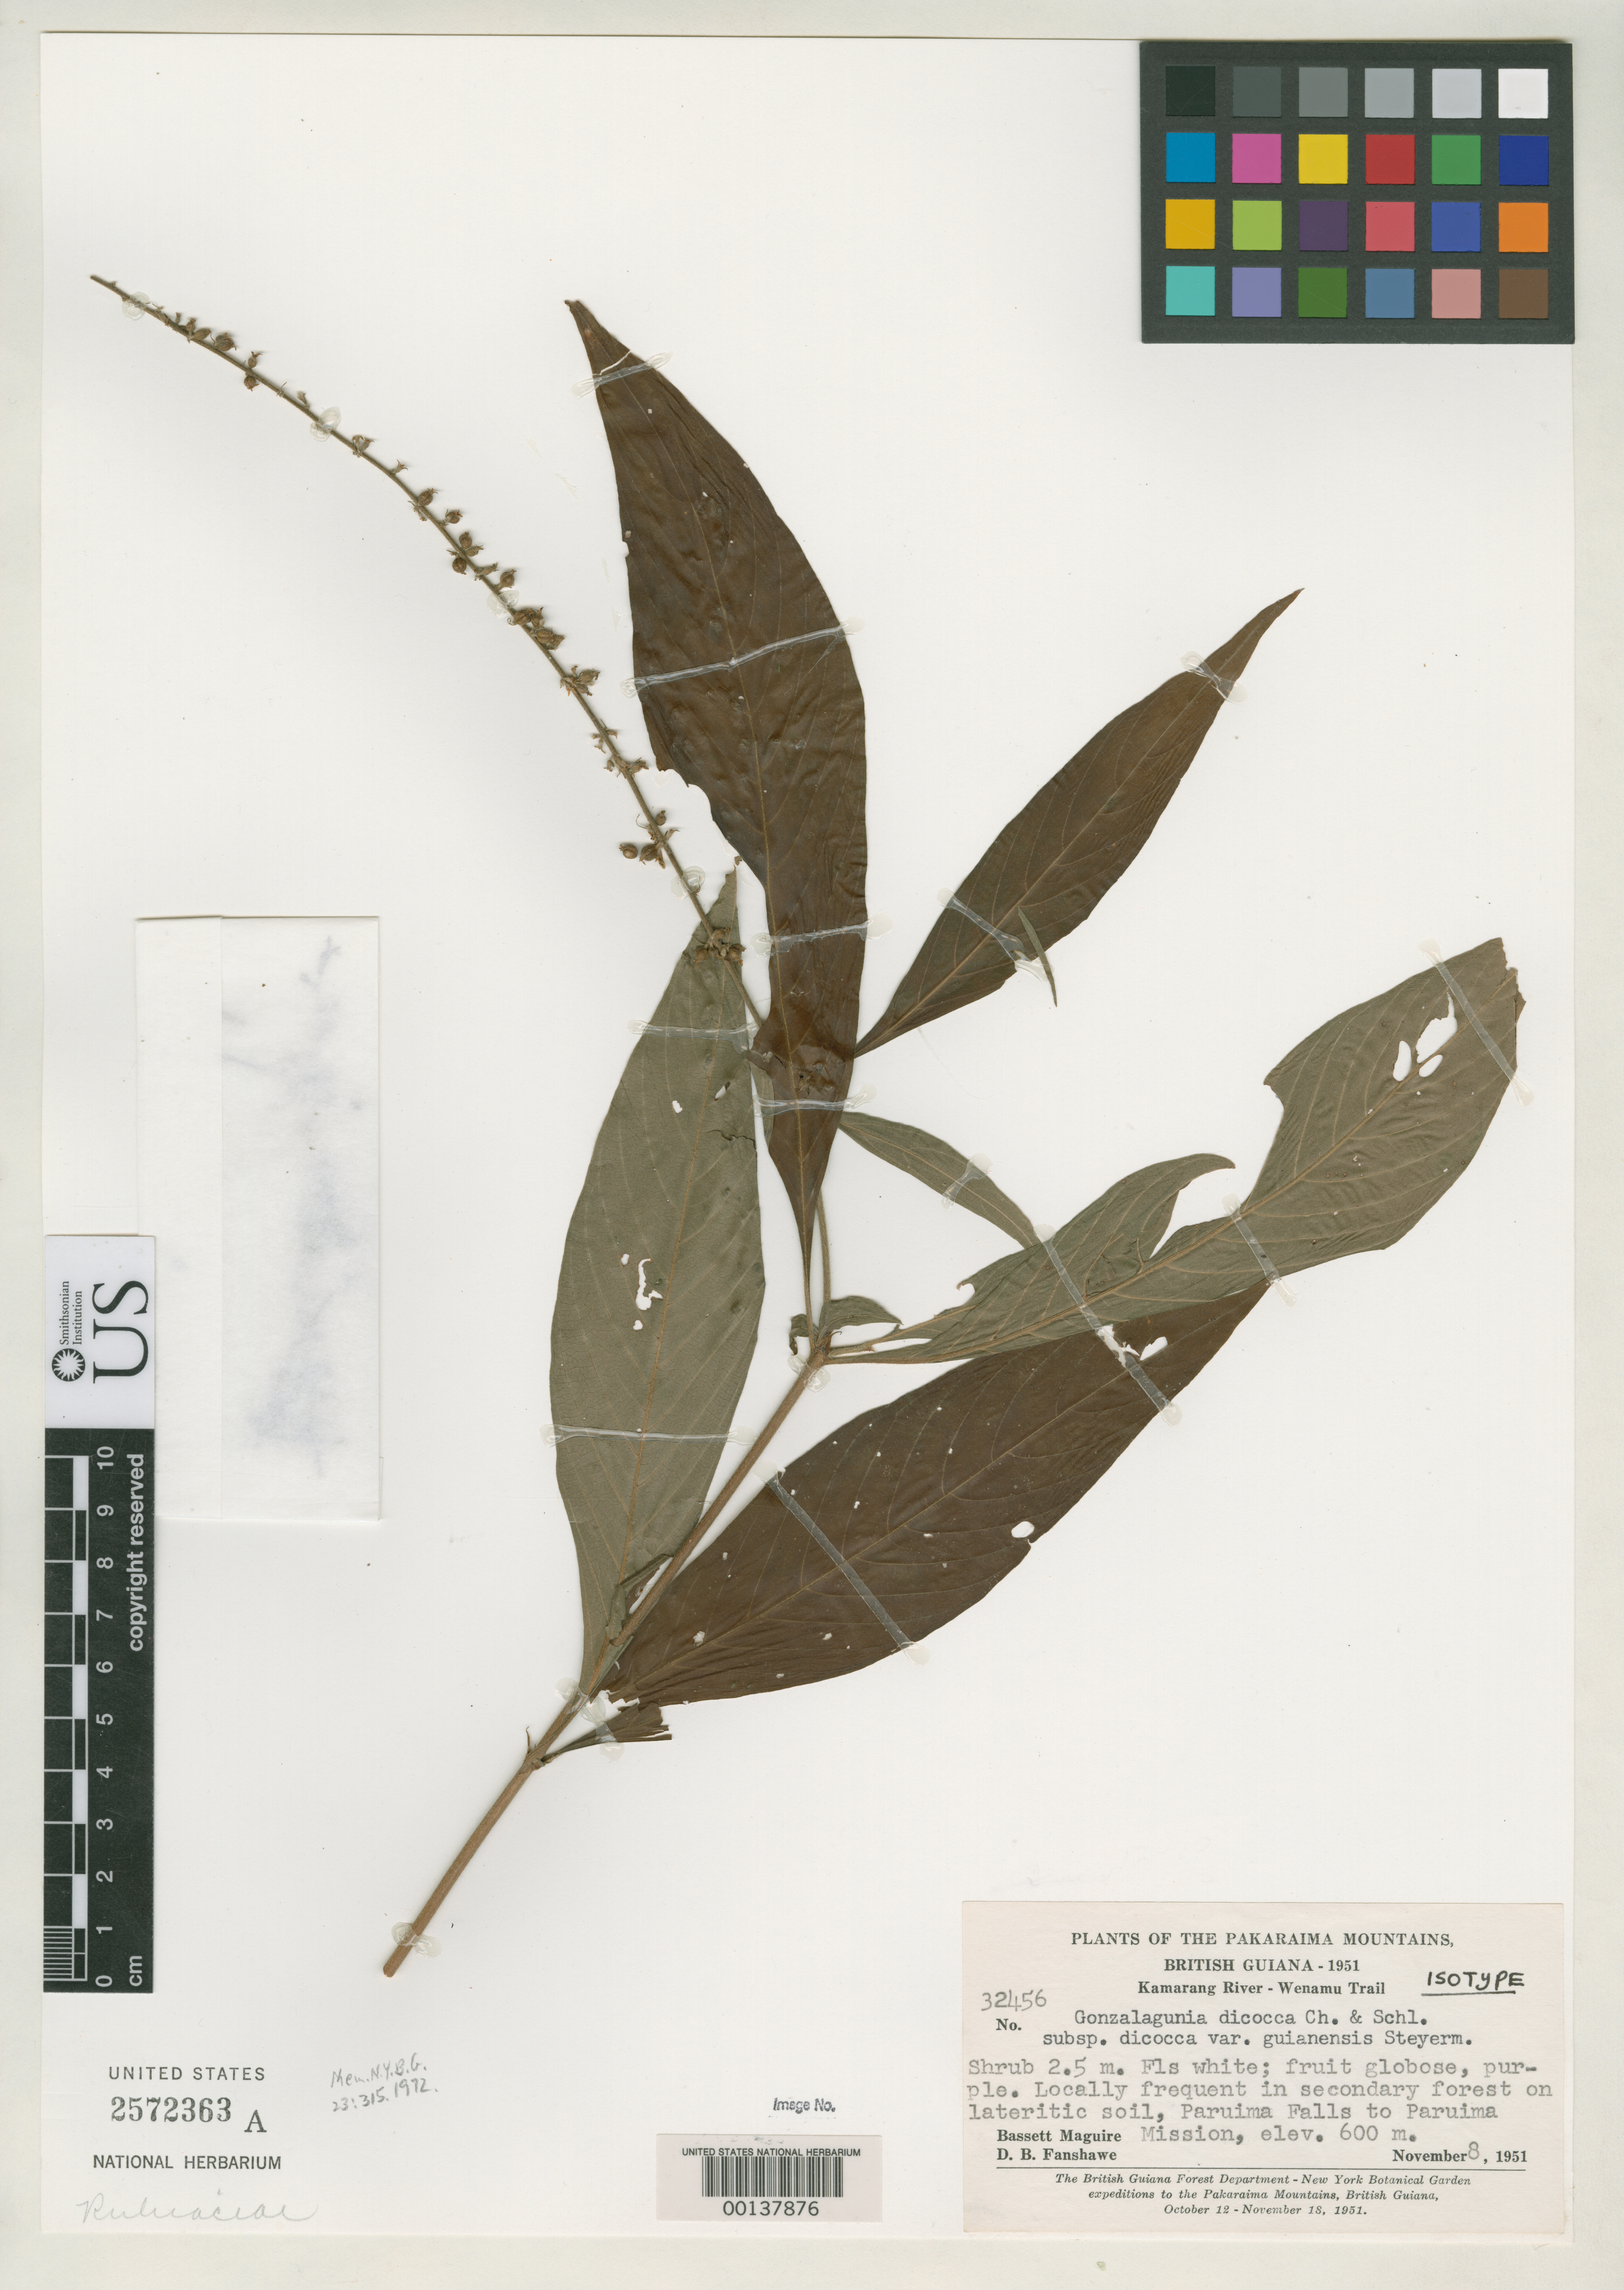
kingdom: Plantae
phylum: Tracheophyta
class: Magnoliopsida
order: Gentianales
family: Rubiaceae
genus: Gonzalagunia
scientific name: Gonzalagunia dicocca var. guianensis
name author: Steyerm.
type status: Isotype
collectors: B. Maguire & D. B. Fanshawe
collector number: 32456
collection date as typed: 08 Nov 1951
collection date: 1951-11-08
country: Guyana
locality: Kamarang River, Wenamu Trail from paruima Falls to Paruima Mission.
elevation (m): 600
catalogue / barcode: US 2572363A